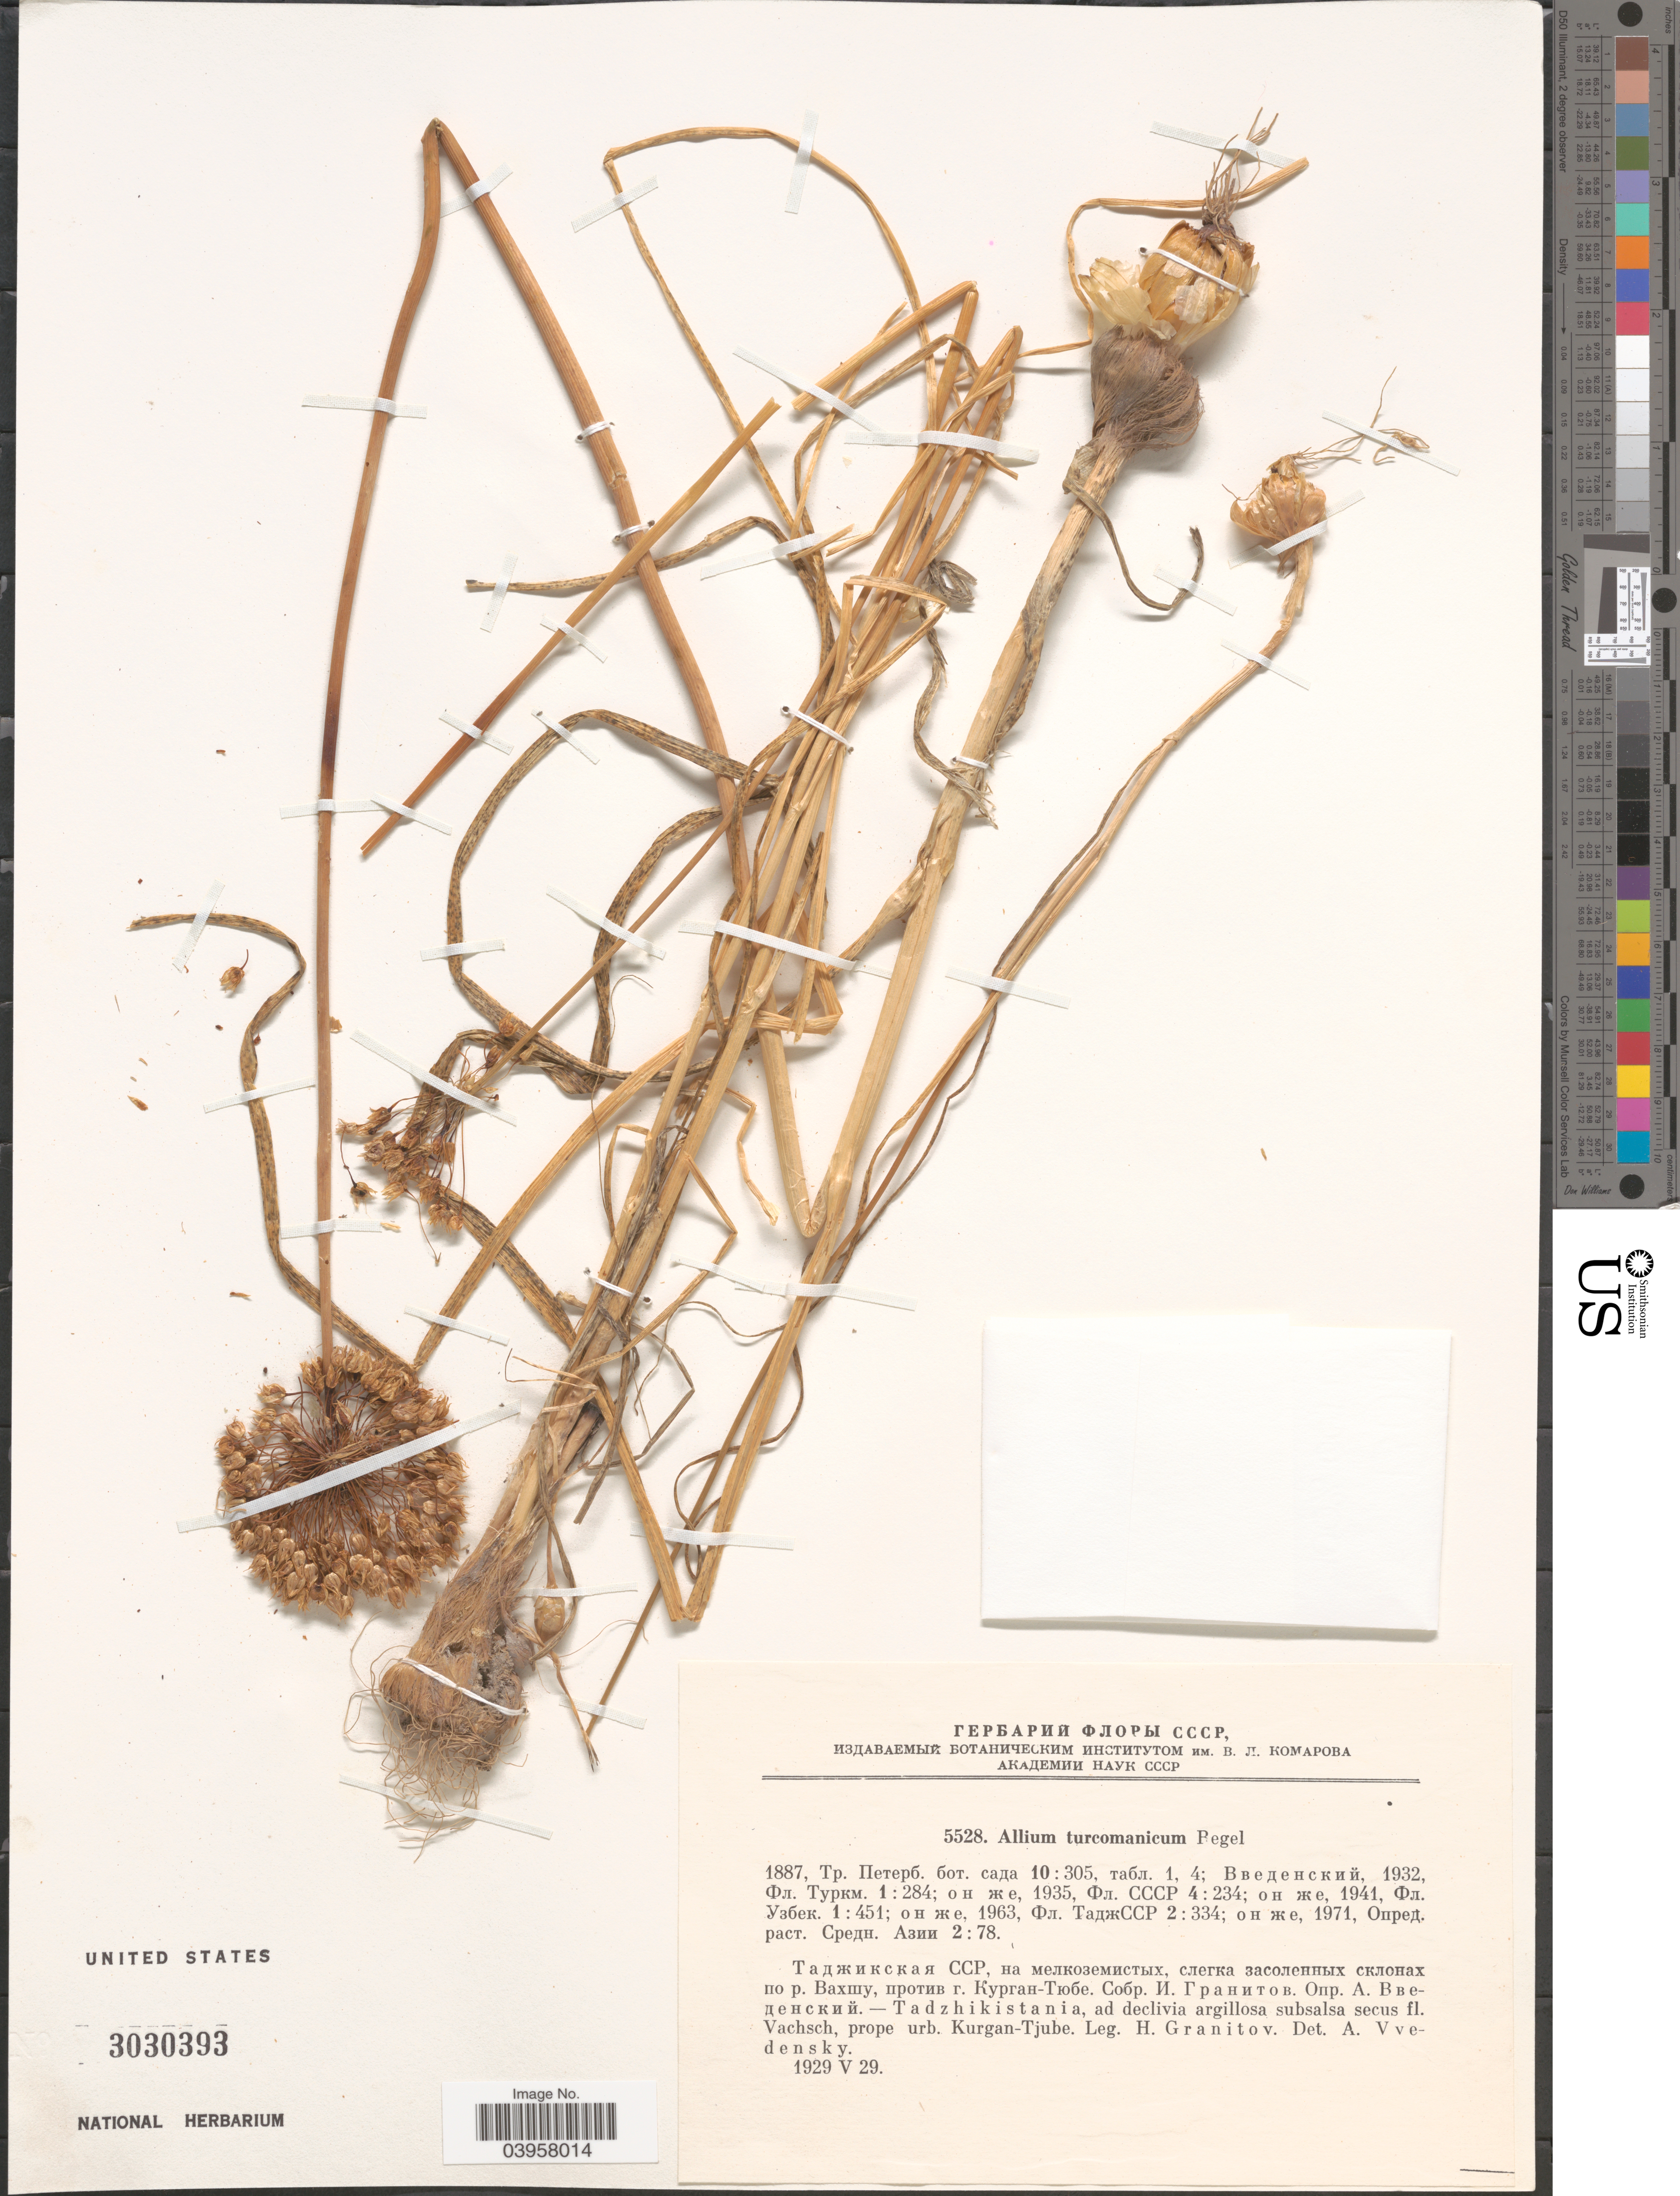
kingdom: Plantae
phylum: Tracheophyta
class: Liliopsida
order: Asparagales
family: Amaryllidaceae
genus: Allium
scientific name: Allium turcomanicum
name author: Regel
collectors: H. Granitov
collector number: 5528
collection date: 1929-05-29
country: Tajikistan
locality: Tadzhikistania, ad declivia argillosa subsalsa secus fl. Vachsch, prope urb. Kurgan-Tjube.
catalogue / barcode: US 3030393